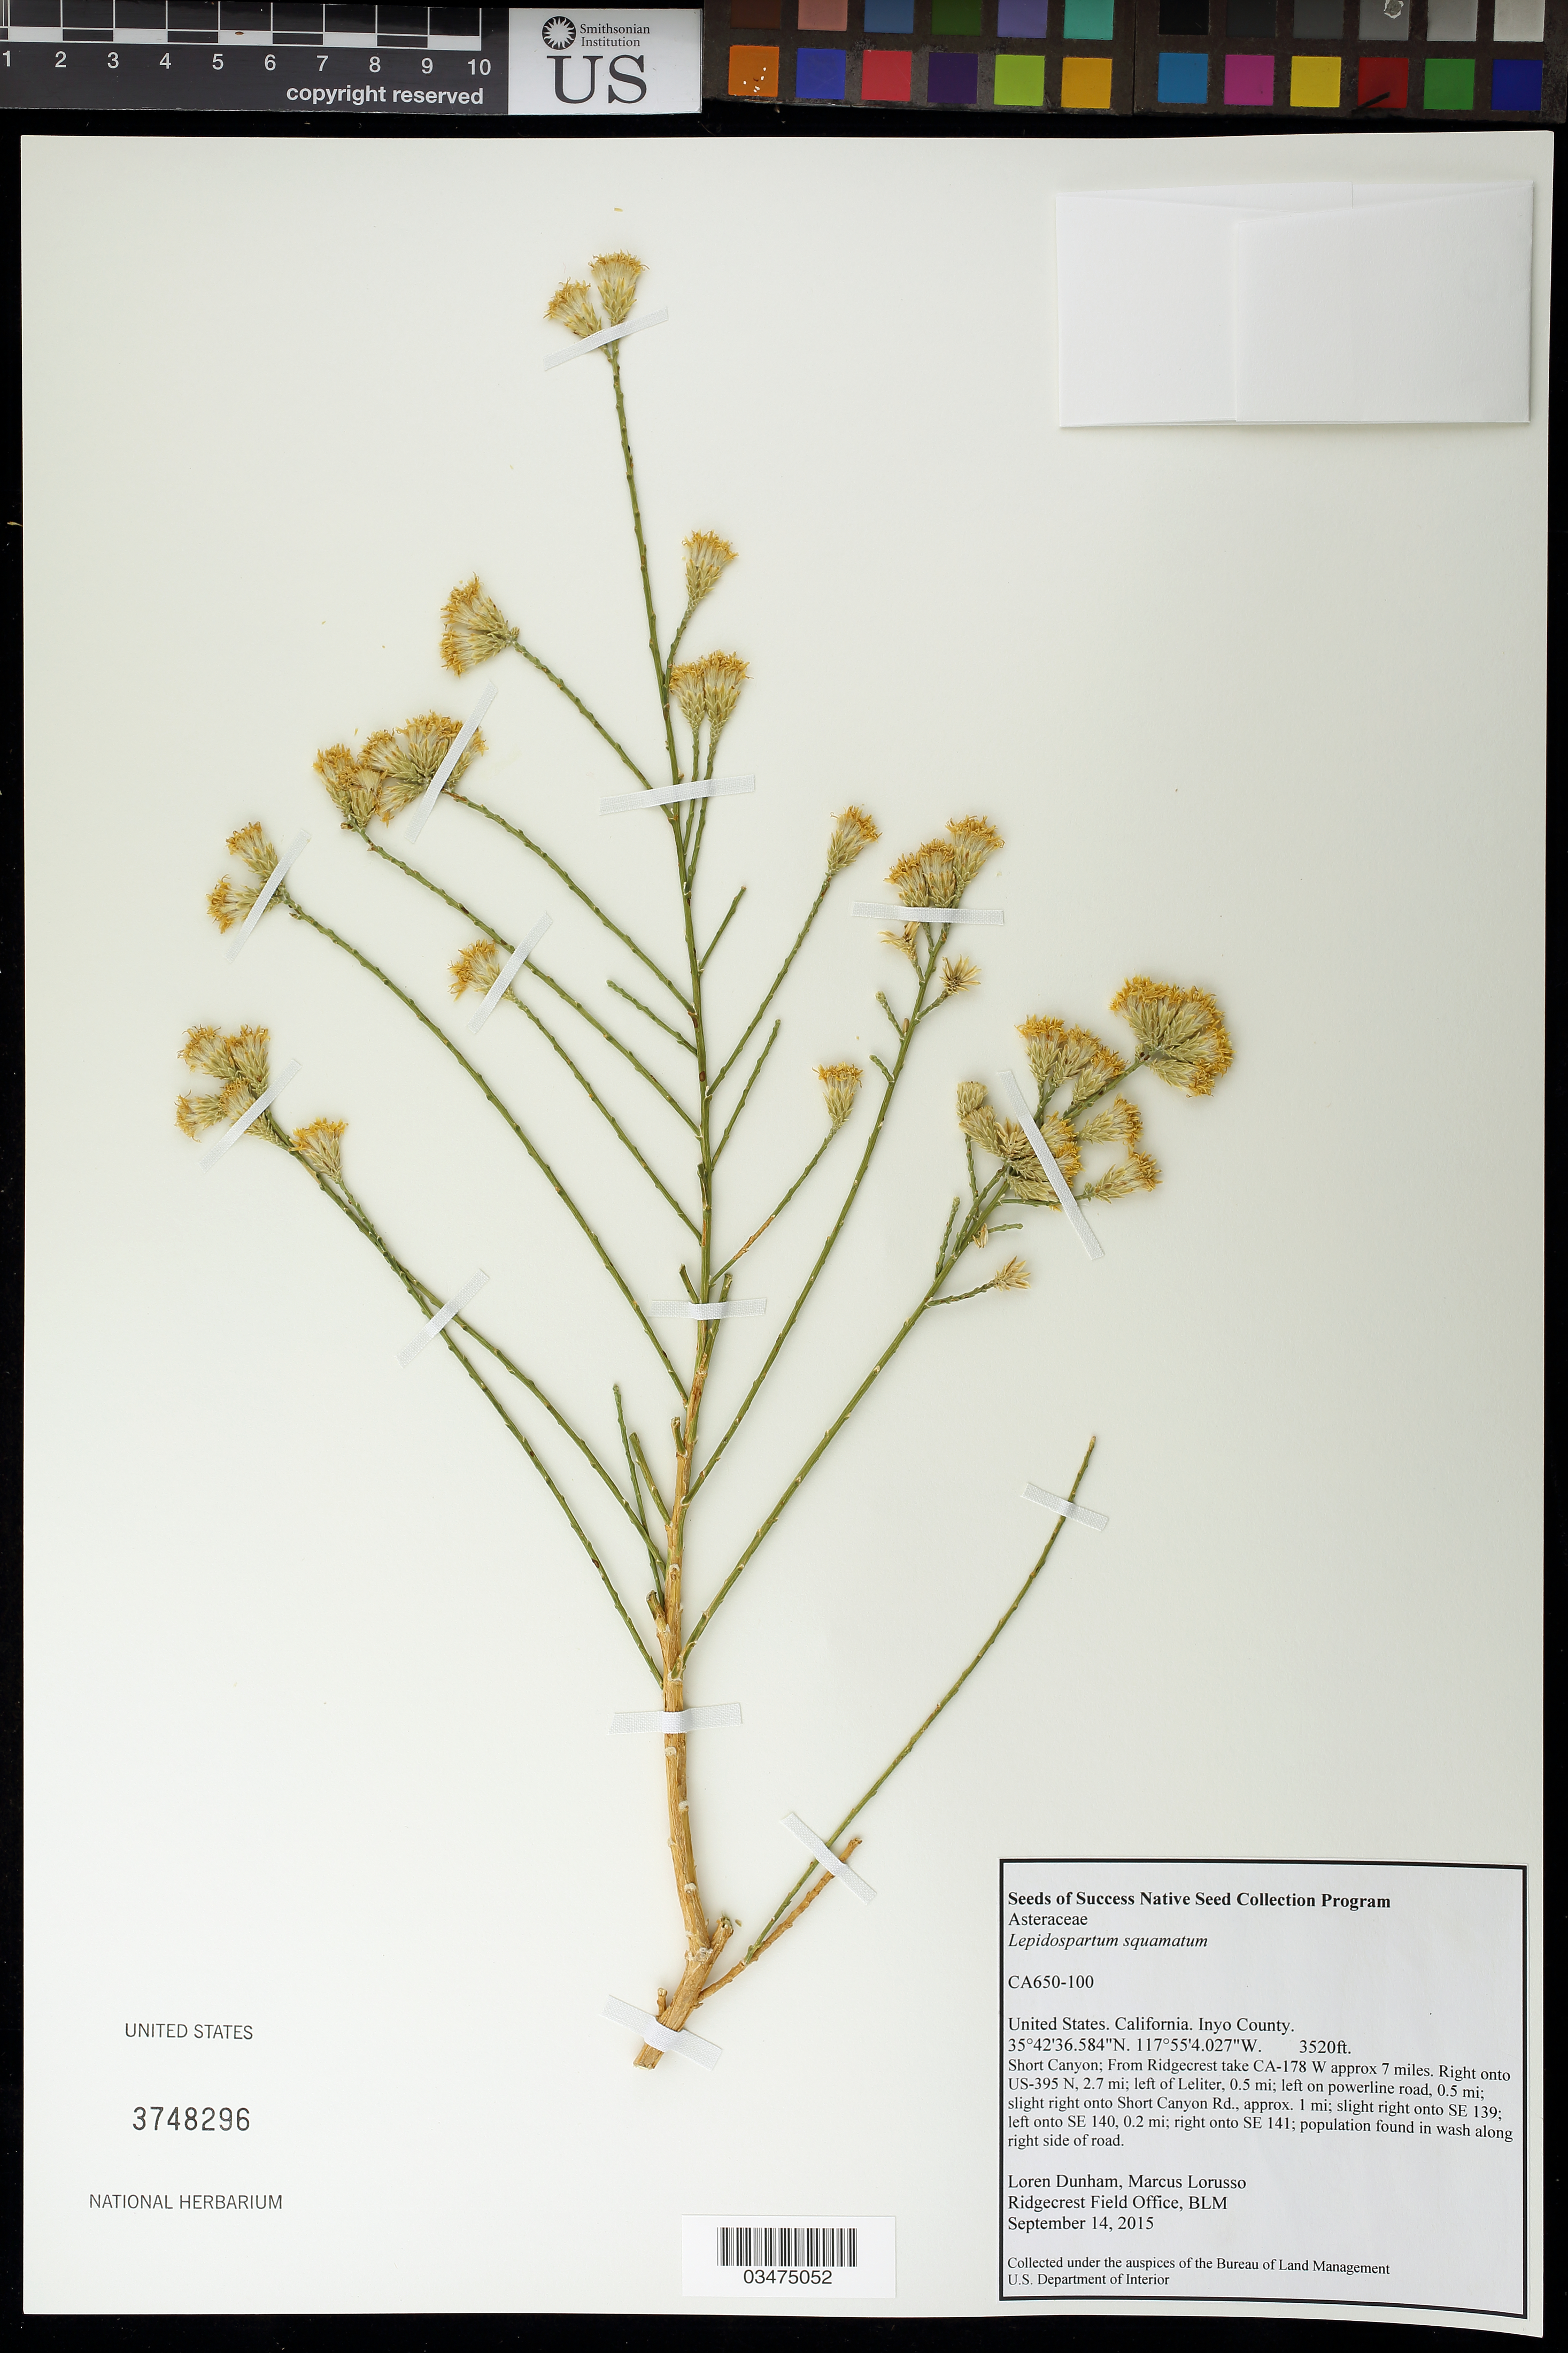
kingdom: Plantae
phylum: Tracheophyta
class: Magnoliopsida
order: Asterales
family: Asteraceae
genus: Lepidospartum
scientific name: Lepidospartum squamatum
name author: A. Gray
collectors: L. Dunham & M. Lorusso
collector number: CA650-100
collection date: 2015-09-14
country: United States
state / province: California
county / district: Inyo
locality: Short Canyon. Wash along right side of SE 141.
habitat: Inter-Mountain Dry Shrubland and Grassland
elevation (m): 1073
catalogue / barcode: US 3748296